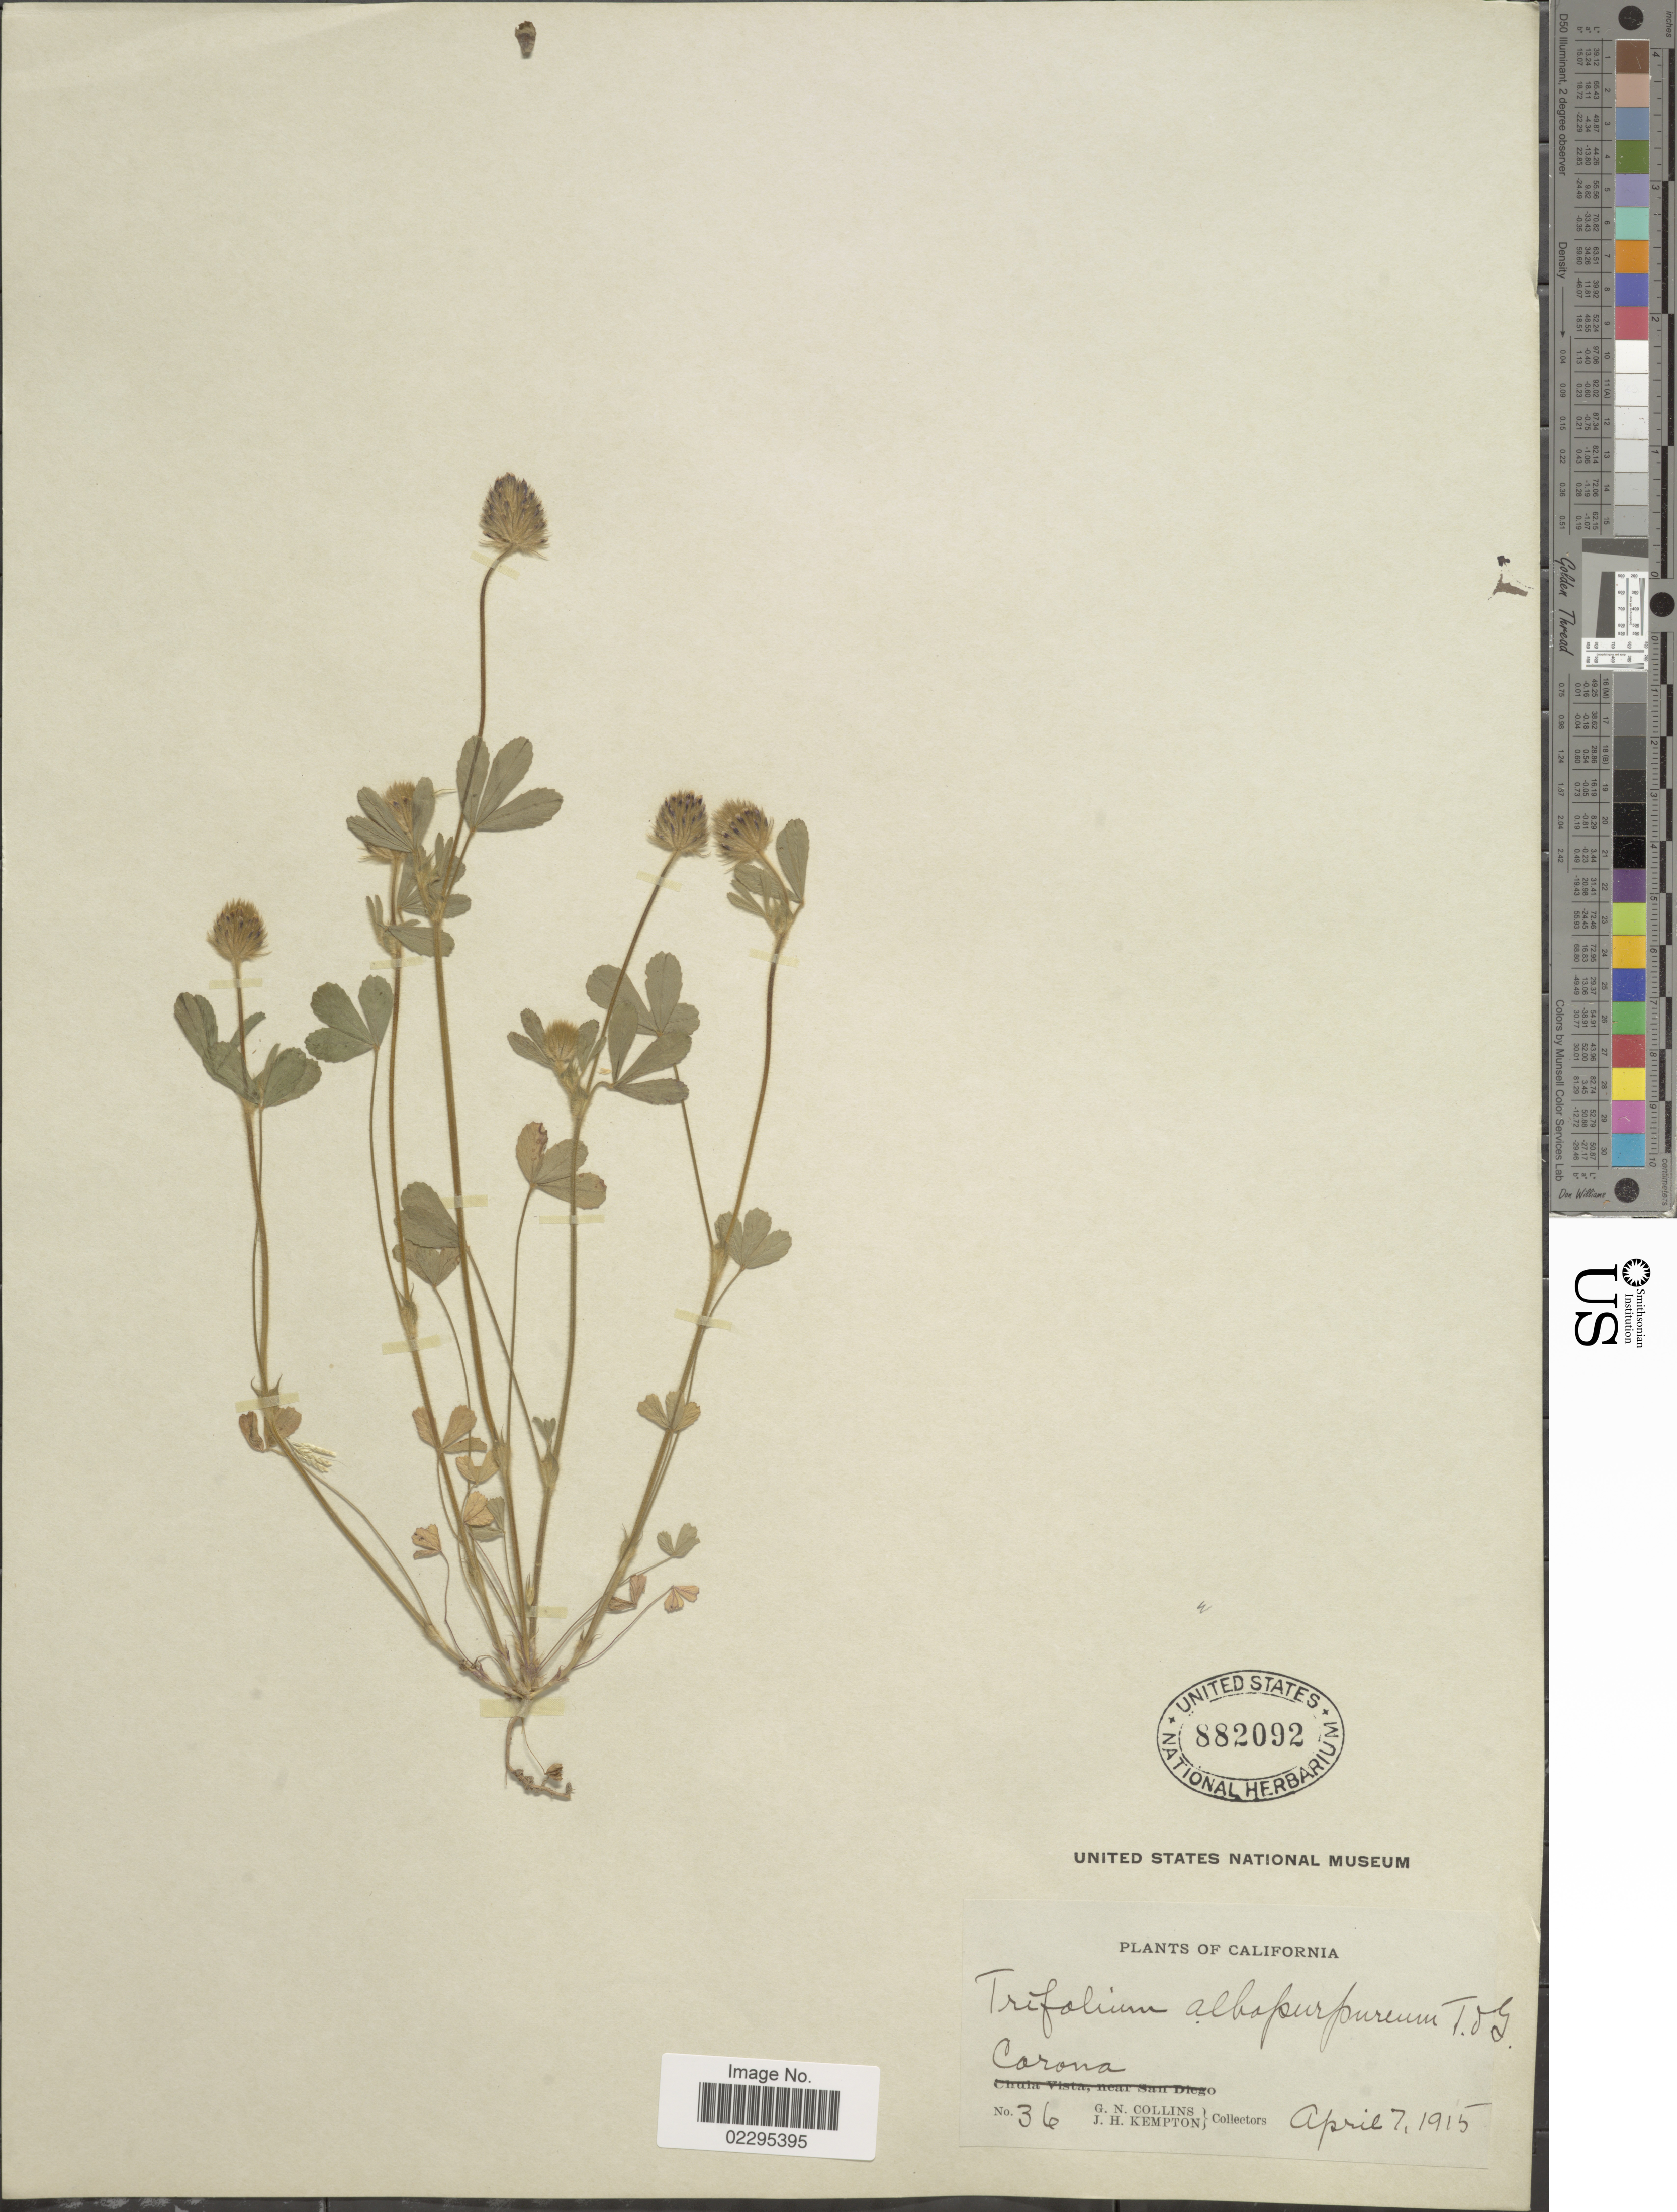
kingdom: Plantae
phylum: Tracheophyta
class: Magnoliopsida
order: Fabales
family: Fabaceae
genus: Trifolium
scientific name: Trifolium albopurpureum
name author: Torr. & A. Gray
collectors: G. Collins & J. H. Kempton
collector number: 36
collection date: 1915-04-07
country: United States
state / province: California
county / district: Riverside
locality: California, Corona.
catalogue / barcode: US 882092